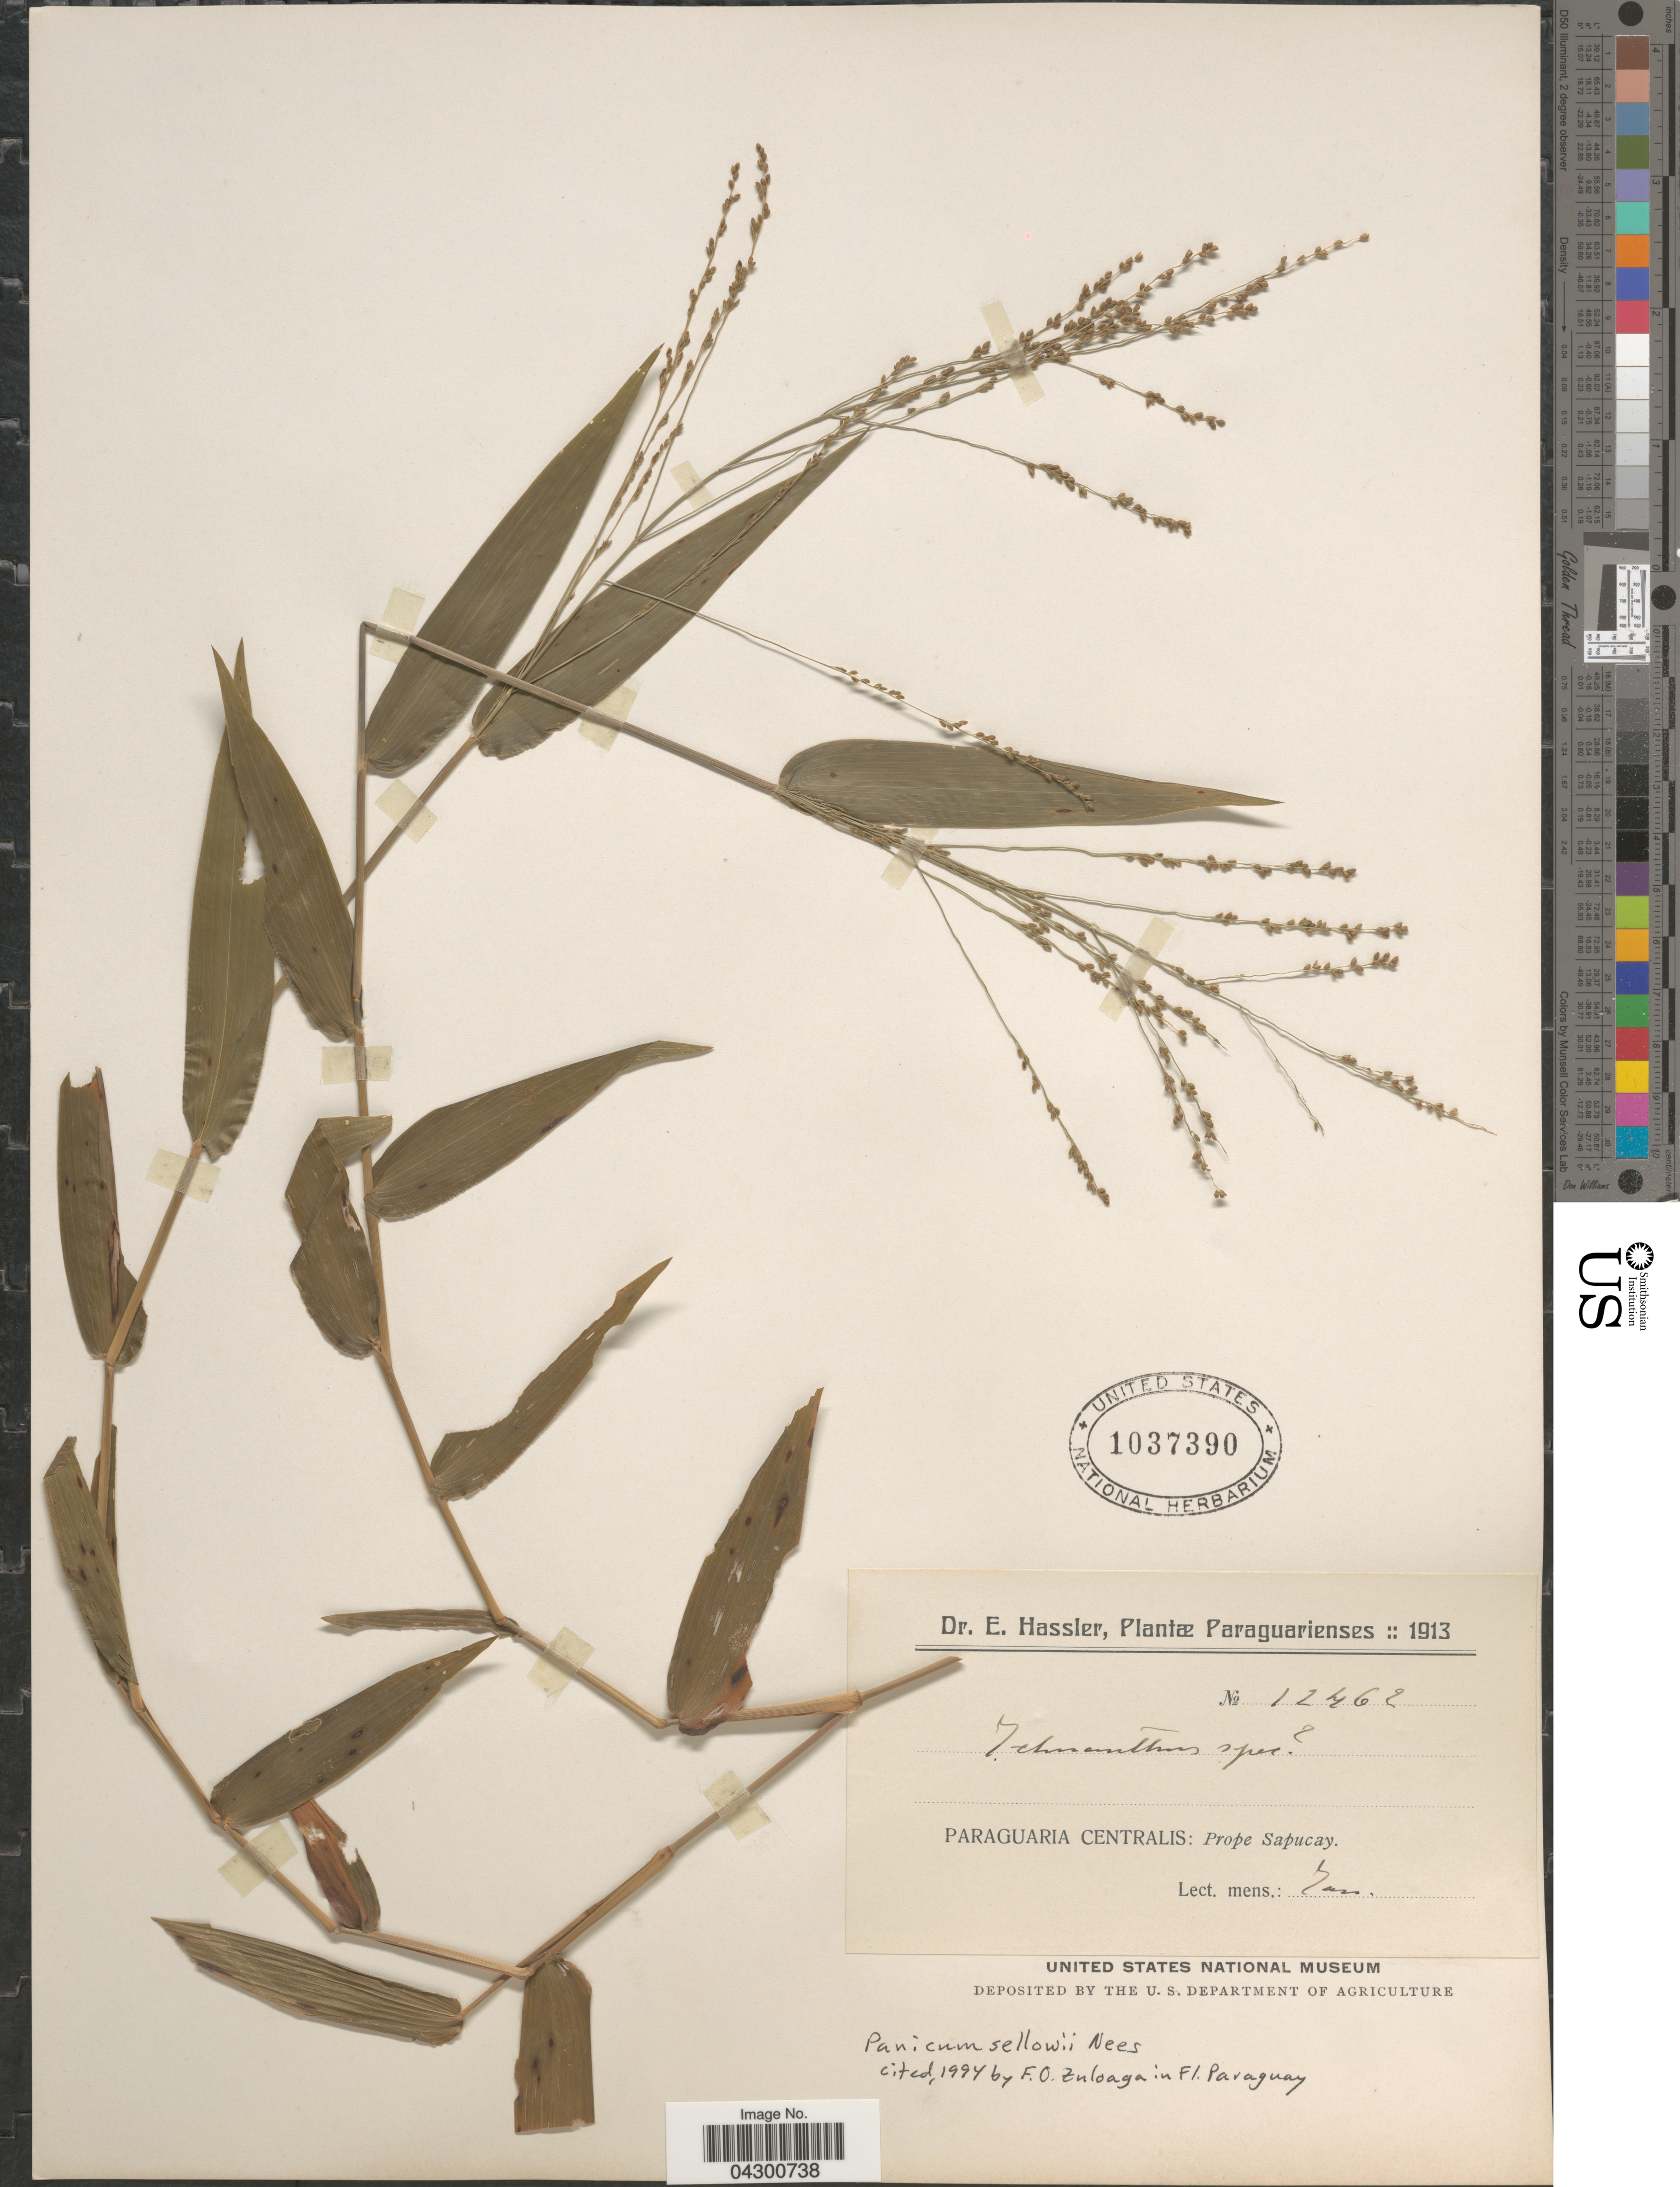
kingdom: Plantae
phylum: Tracheophyta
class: Liliopsida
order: Poales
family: Poaceae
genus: Panicum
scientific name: Panicum sellowii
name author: Nees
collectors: E. Hassler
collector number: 12462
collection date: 1913-01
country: Paraguay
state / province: Paraguari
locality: Paraguaria Centralis: Prope Sapucay.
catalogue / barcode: US 1037390